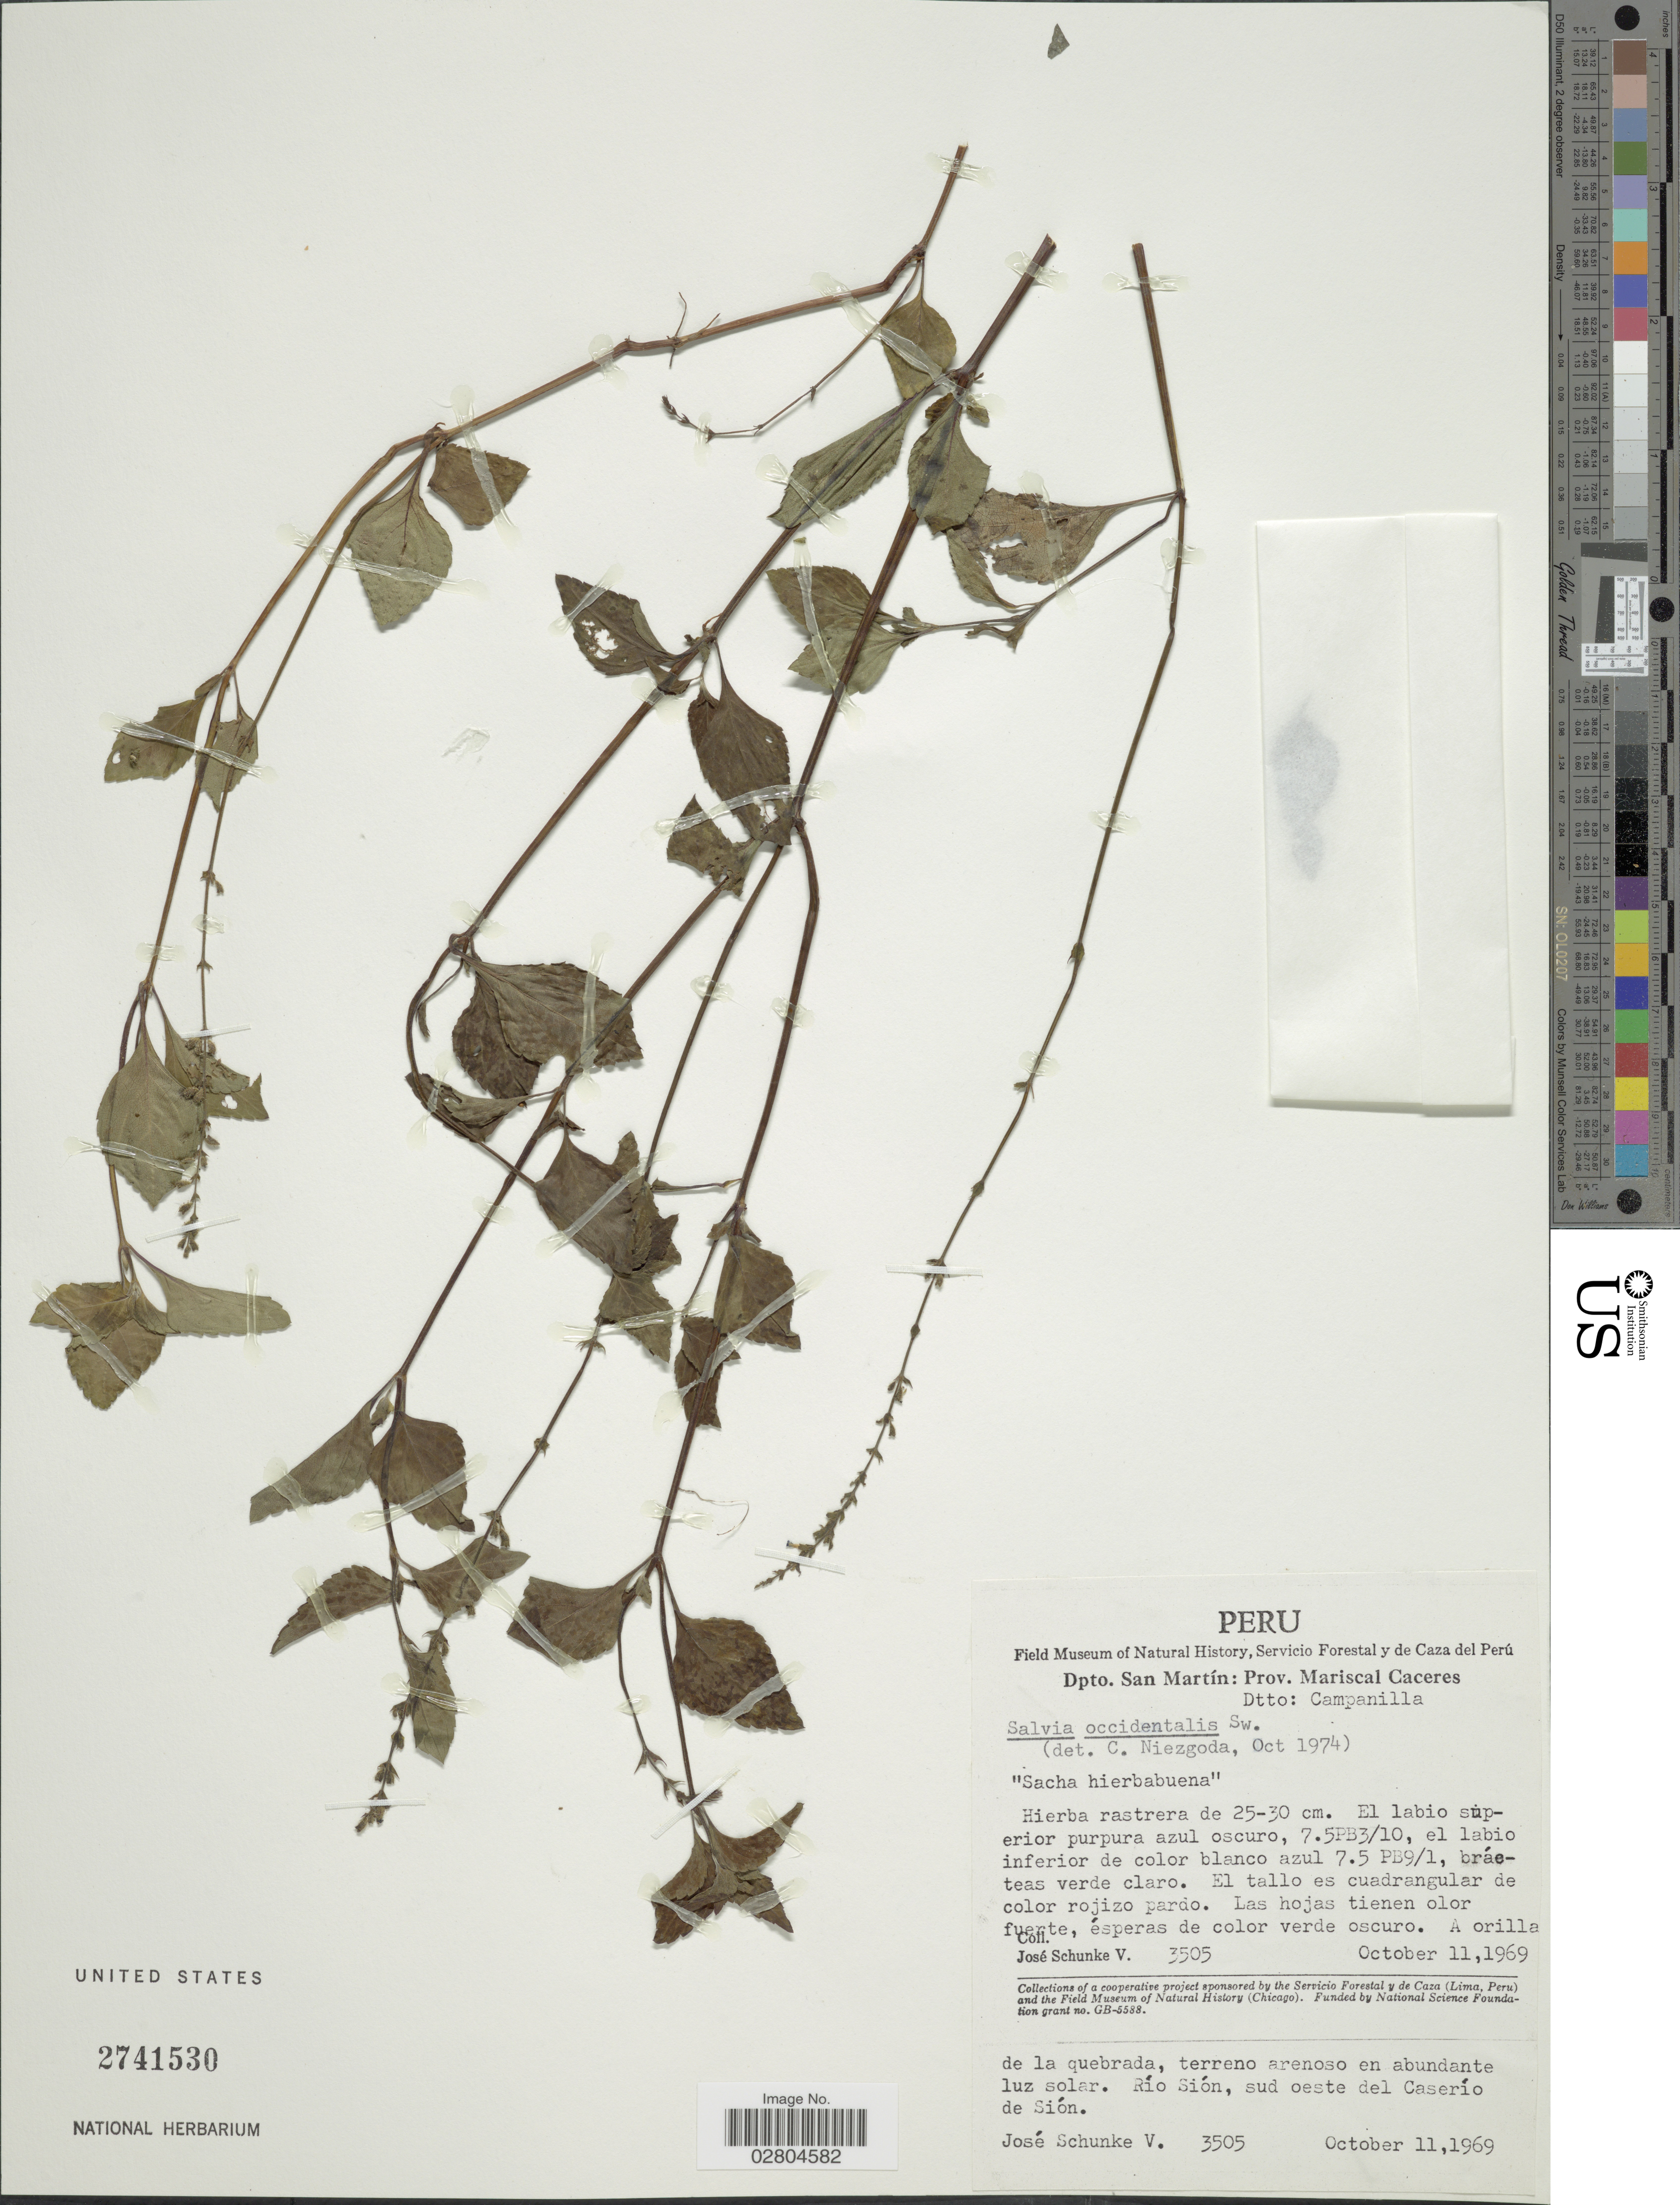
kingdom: Plantae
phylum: Tracheophyta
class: Magnoliopsida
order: Lamiales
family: Lamiaceae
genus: Salvia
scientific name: Salvia occidentalis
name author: Sw.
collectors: J. Schunke Vigo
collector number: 3505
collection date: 1969-10-11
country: Peru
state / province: San Martín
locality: Dpto. San Martín: Prov. Mariscal Caceres Dtto: Campanilla. Río Sión, sud oeste del Caserío de Sión.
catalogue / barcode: US 2741530